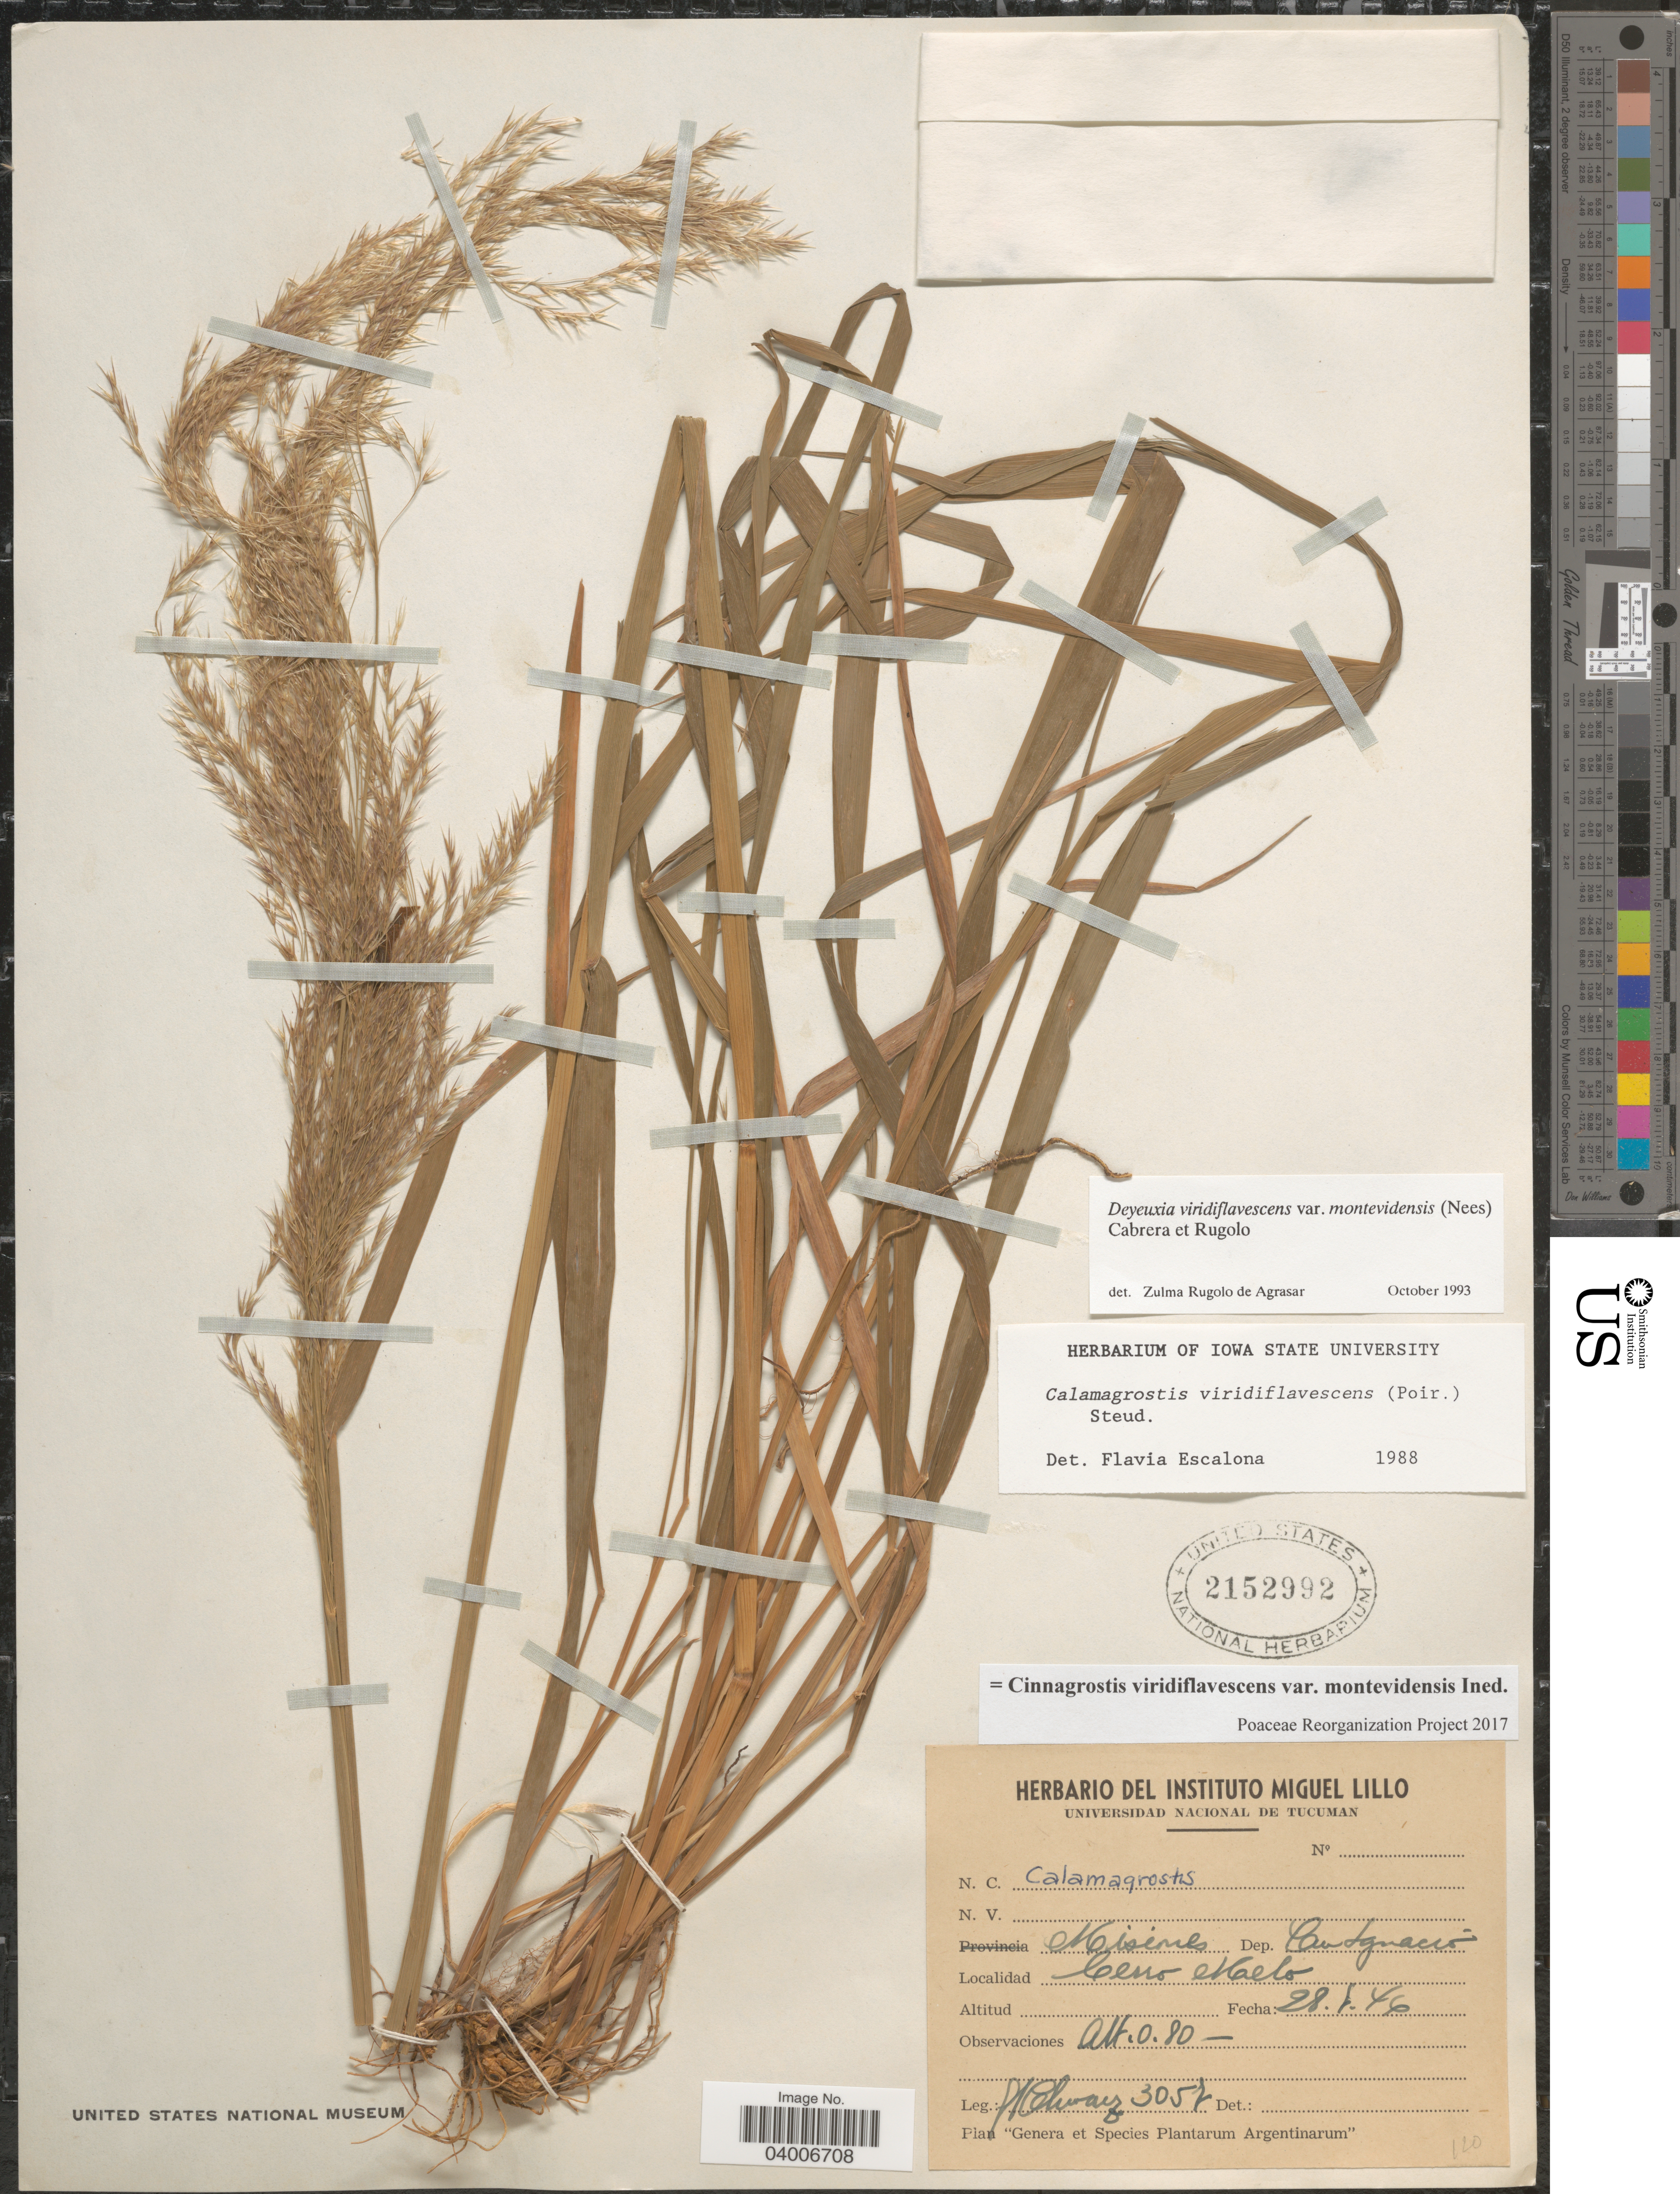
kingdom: Plantae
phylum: Tracheophyta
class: Liliopsida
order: Poales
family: Poaceae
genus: Cinnagrostis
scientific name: Cinnagrostis viridiflavescens var. montevidensis ined.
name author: (Nees) P.M. Peterson et al.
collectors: J. Schwarz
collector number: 3057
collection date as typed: Transcribed d/m/y: 28/5/46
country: Argentina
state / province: Misiones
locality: Dep. Cudgnacio. Cerro el Celo.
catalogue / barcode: US 2152992